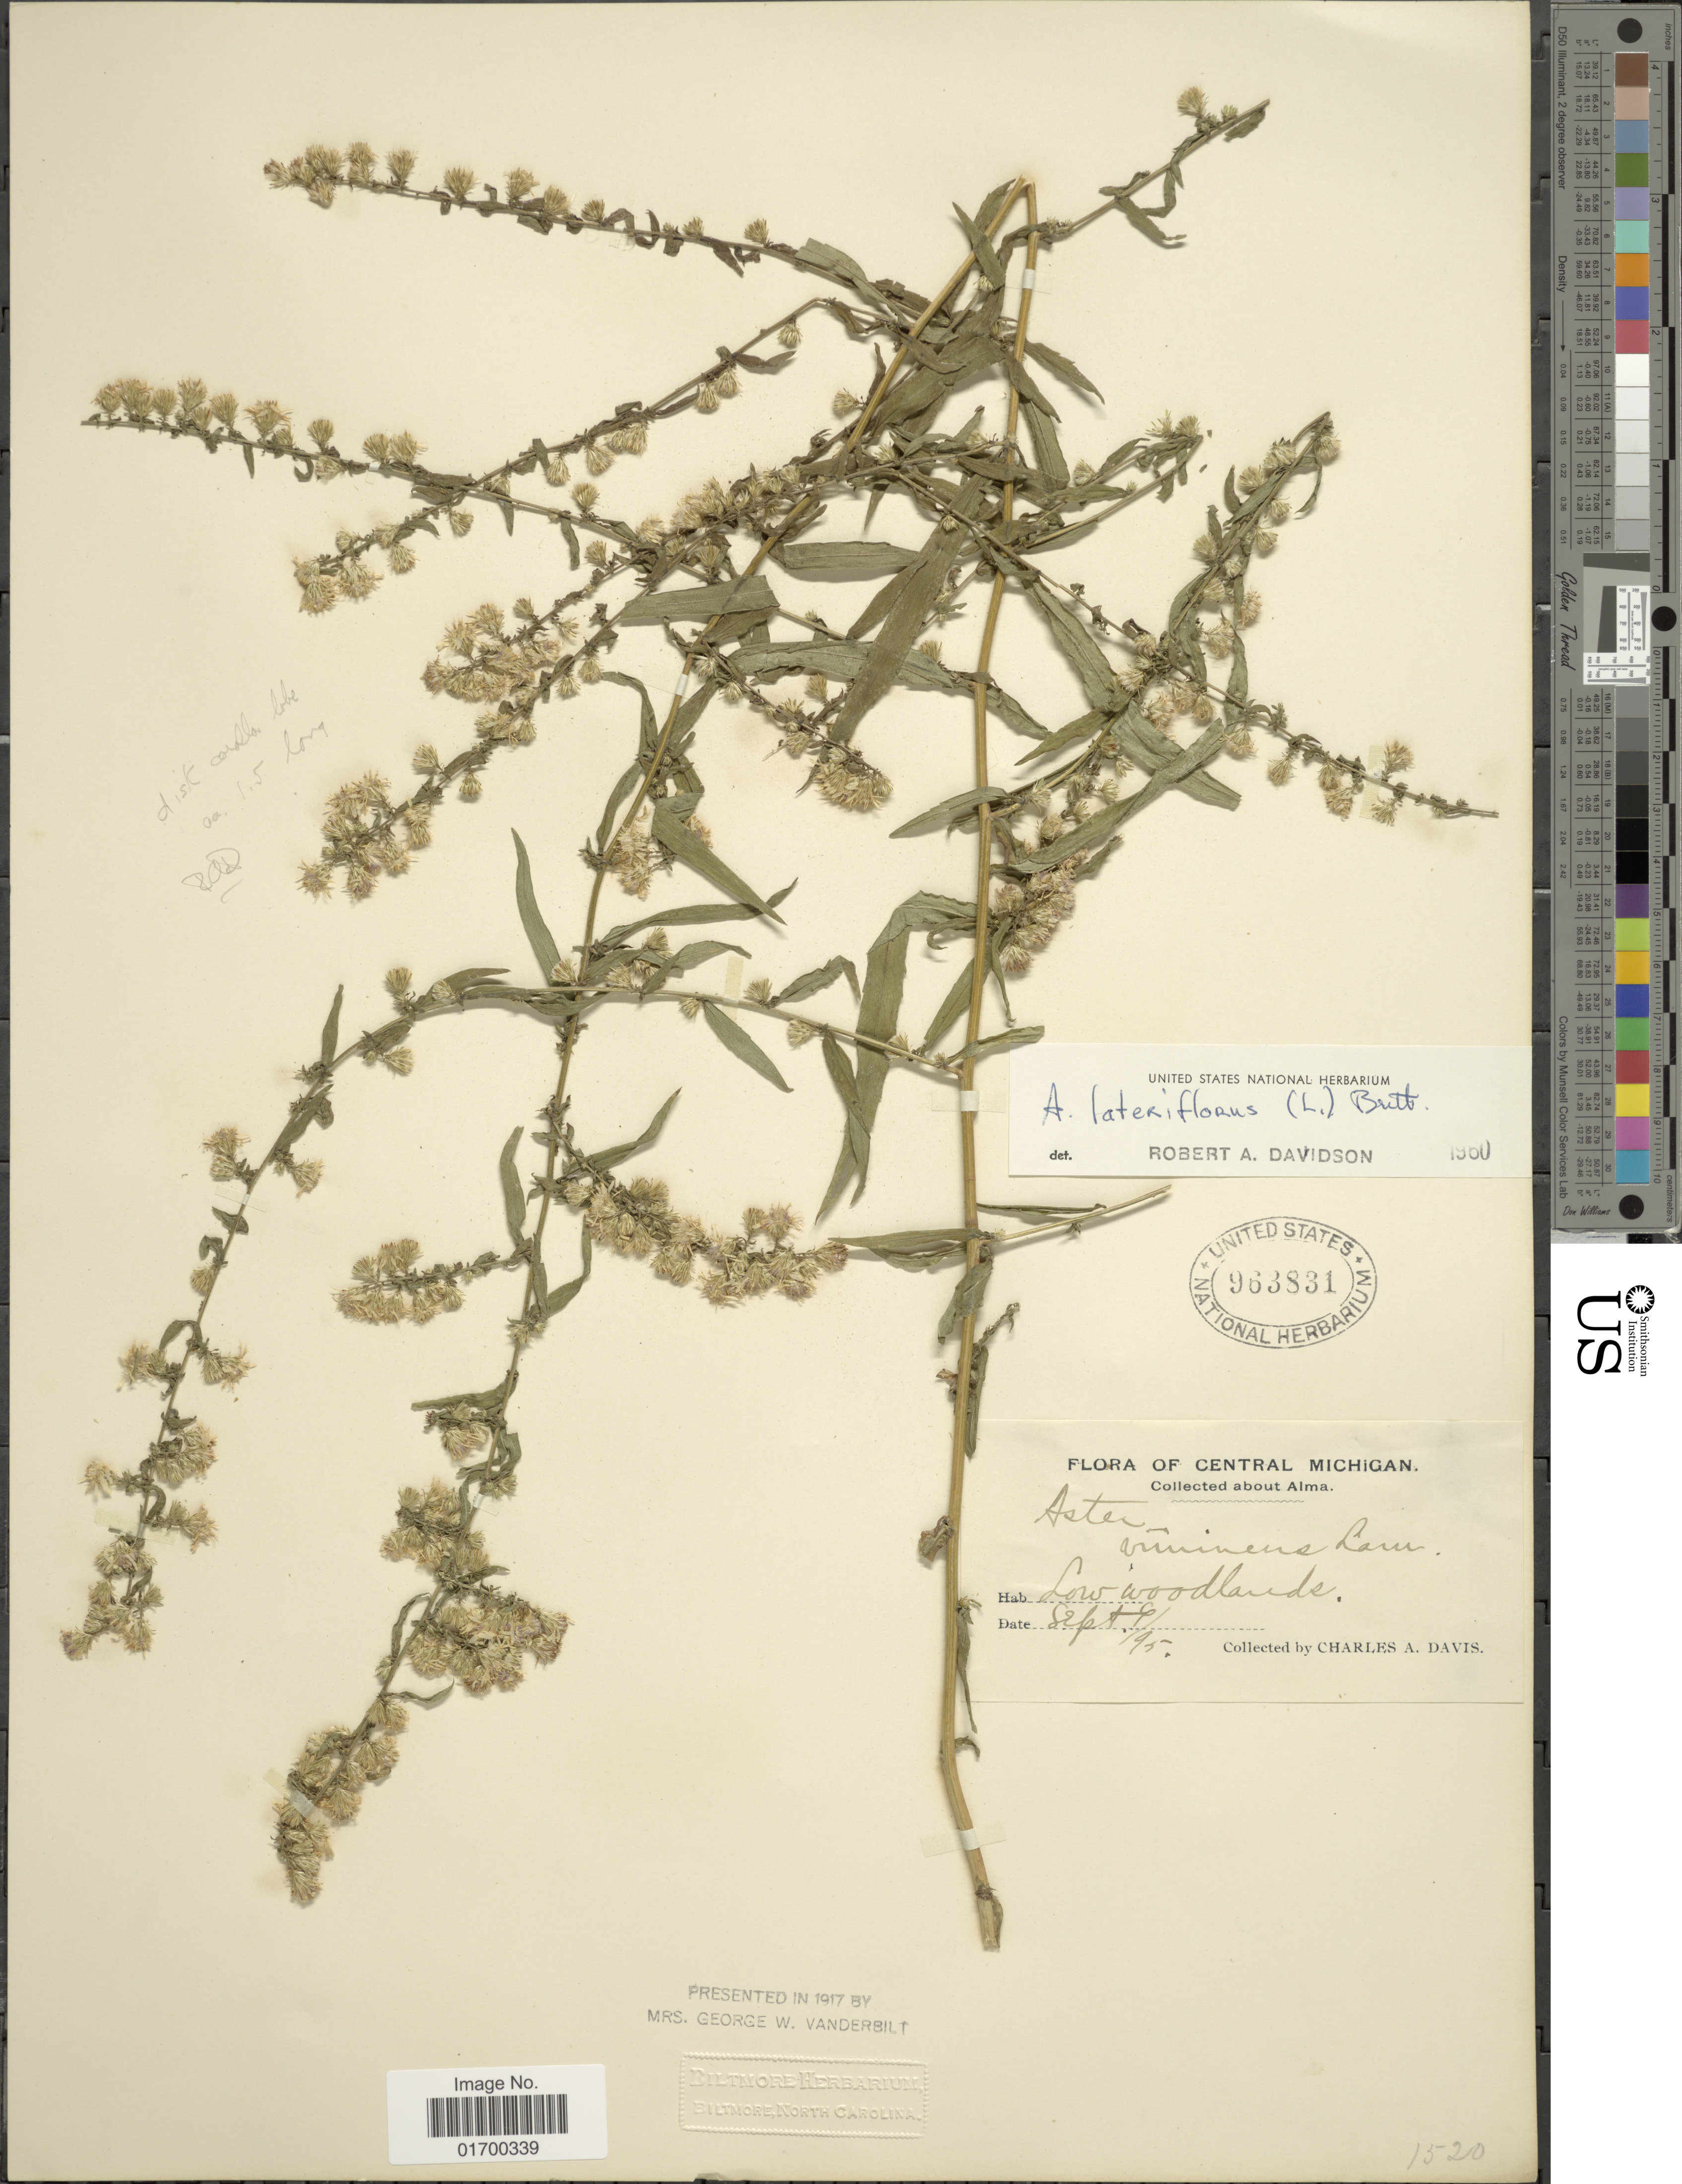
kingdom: Plantae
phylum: Tracheophyta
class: Magnoliopsida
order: Asterales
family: Asteraceae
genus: Symphyotrichum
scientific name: Symphyotrichum lateriflorum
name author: (L.) Á. Löve & D. Löve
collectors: C. Davis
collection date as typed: Transcribed d/m/y: 9/9/95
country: United States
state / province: Michigan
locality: About Alma, Central Michigan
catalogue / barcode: US 963831